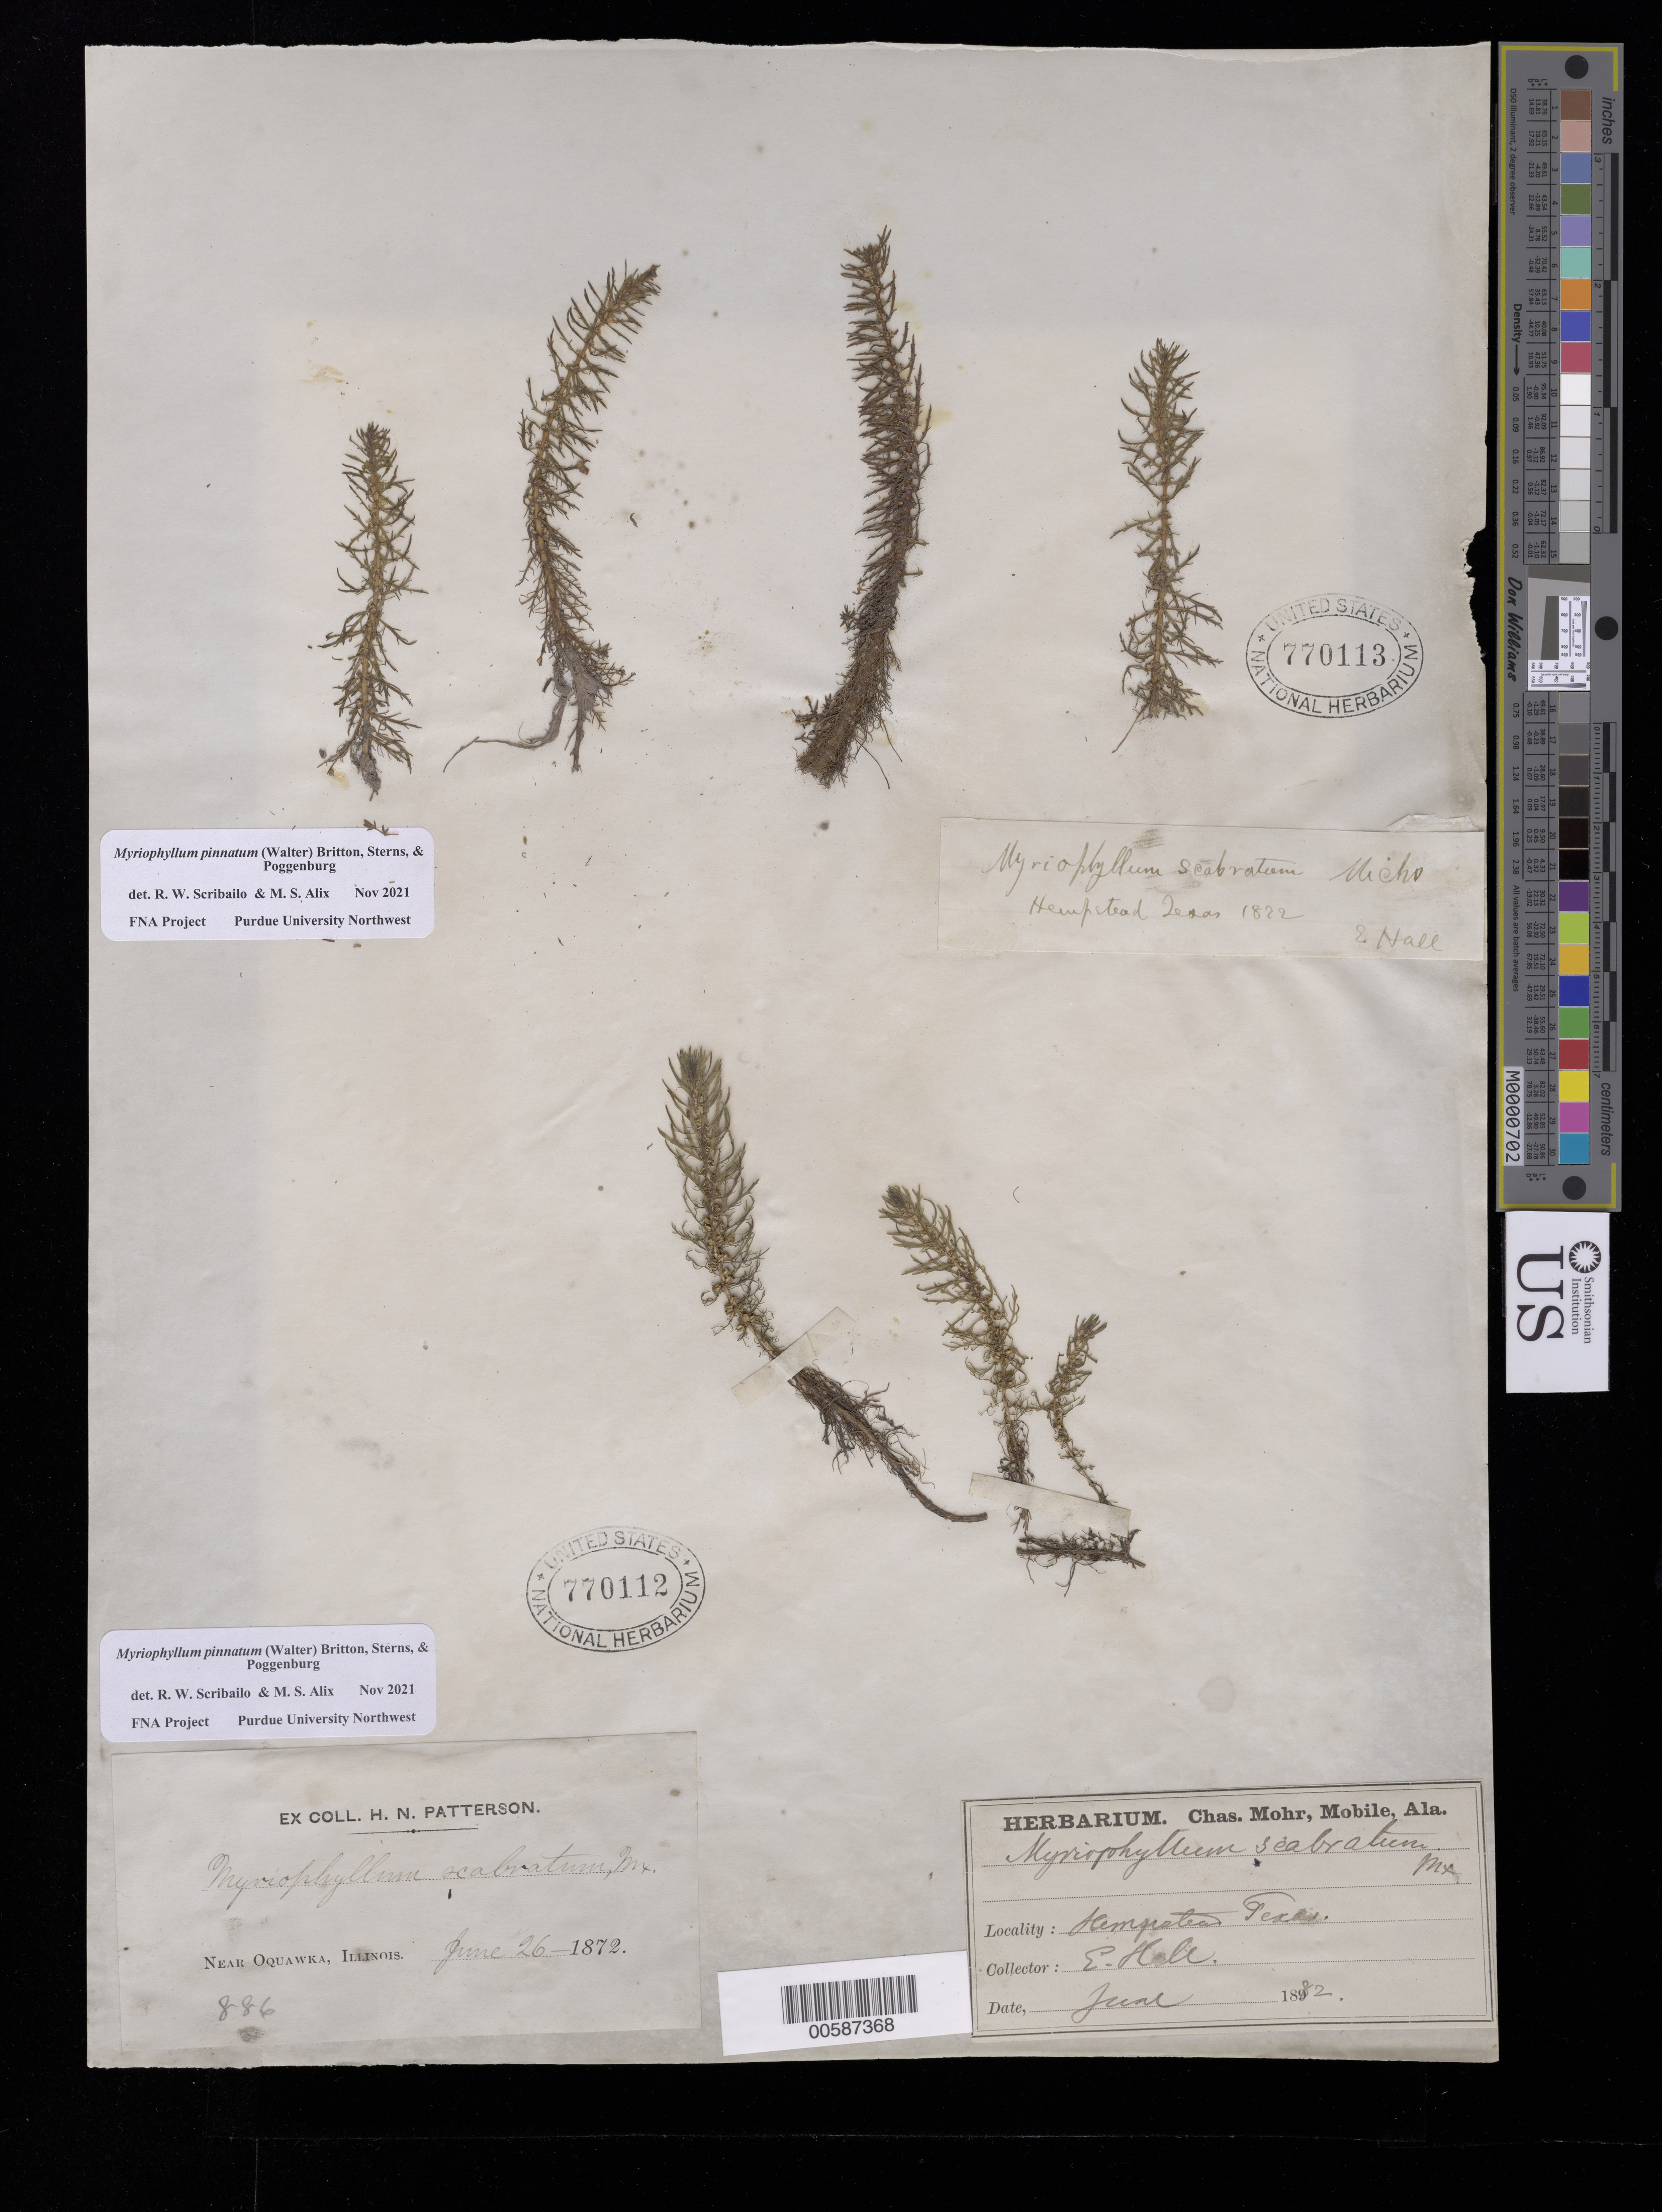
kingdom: Plantae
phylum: Tracheophyta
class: Magnoliopsida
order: Saxifragales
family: Haloragaceae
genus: Myriophyllum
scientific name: Myriophyllum pinnatum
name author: (Walter) Britton, Stearns & Poggenb.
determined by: Scribailo, R. W.; Alix, M. S.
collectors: E. Hall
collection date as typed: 26 Jun 1872 to -- Jun 1882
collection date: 1872-06-26/1882-06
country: United States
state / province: Texas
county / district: Waller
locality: Hempstead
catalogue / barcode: US 770113